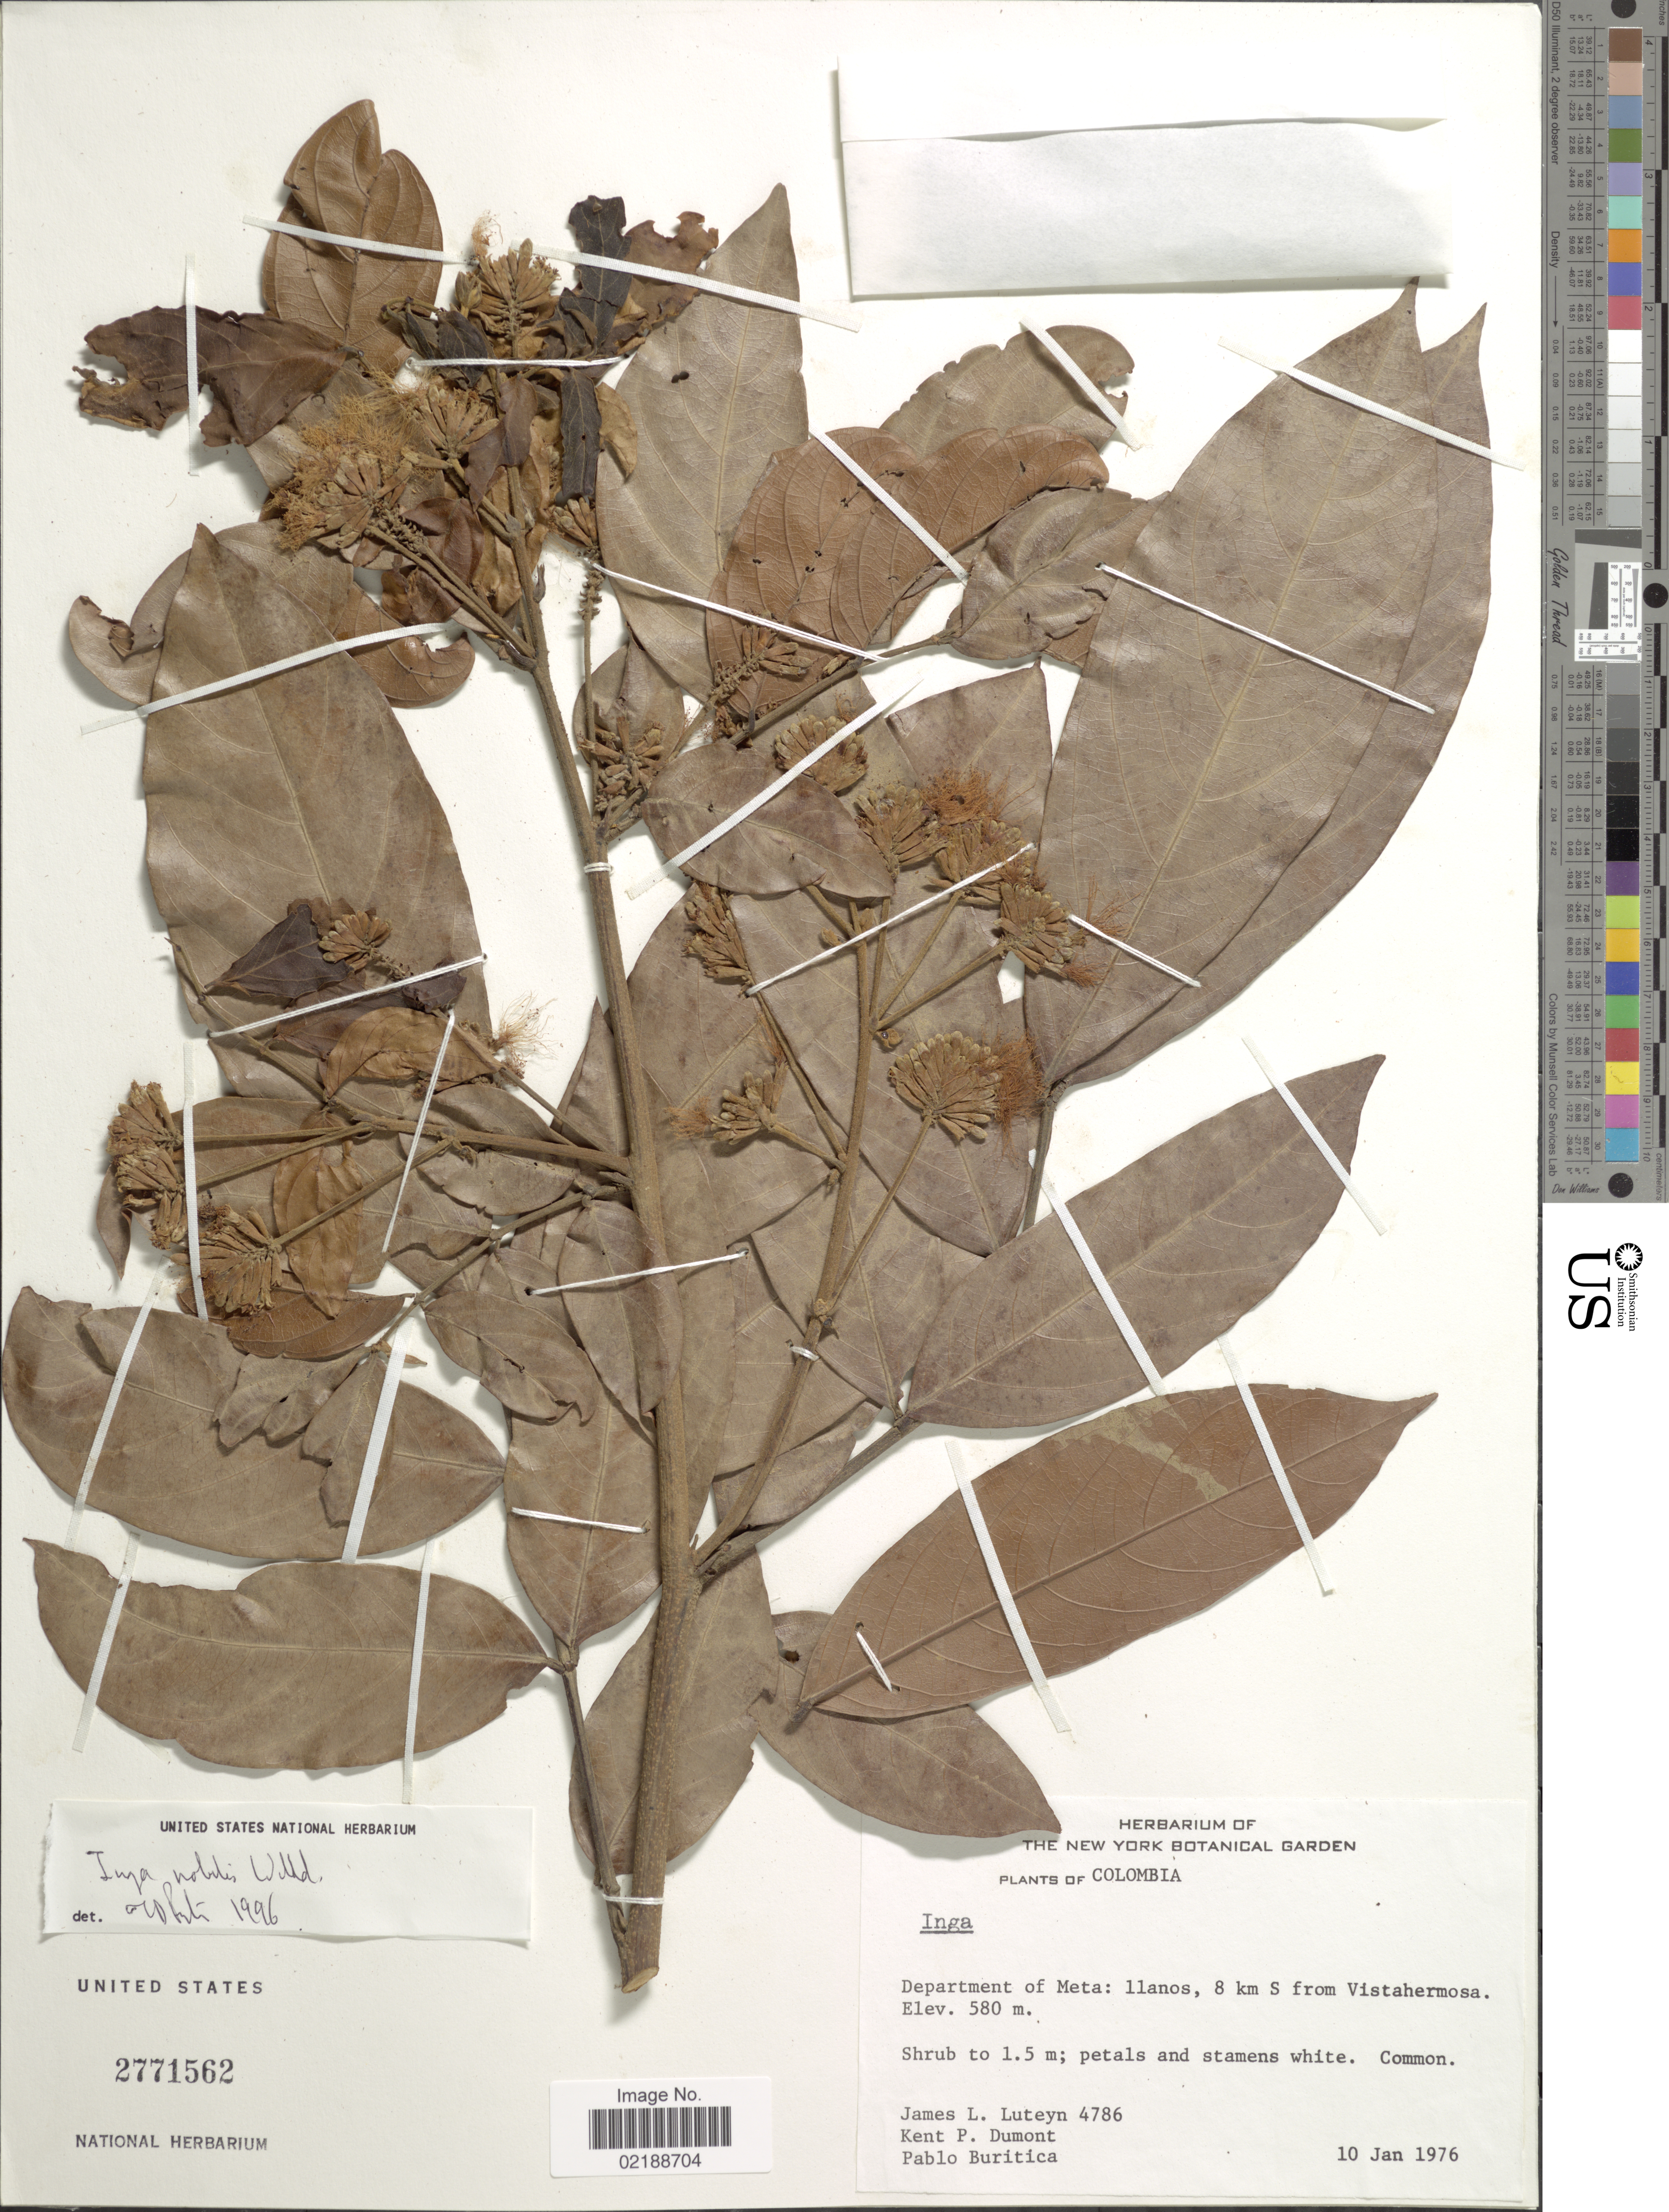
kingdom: Plantae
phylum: Tracheophyta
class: Magnoliopsida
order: Fabales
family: Fabaceae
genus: Inga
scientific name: Inga nobilis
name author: Willd.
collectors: J. L. Luteyn, K. P. Dumont & P. Buritica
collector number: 4786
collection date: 1976-01-10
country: Colombia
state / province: Meta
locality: Department of Meta: llanos, 8 km S from Vistahermosa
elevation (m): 580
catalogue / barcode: US 2771562